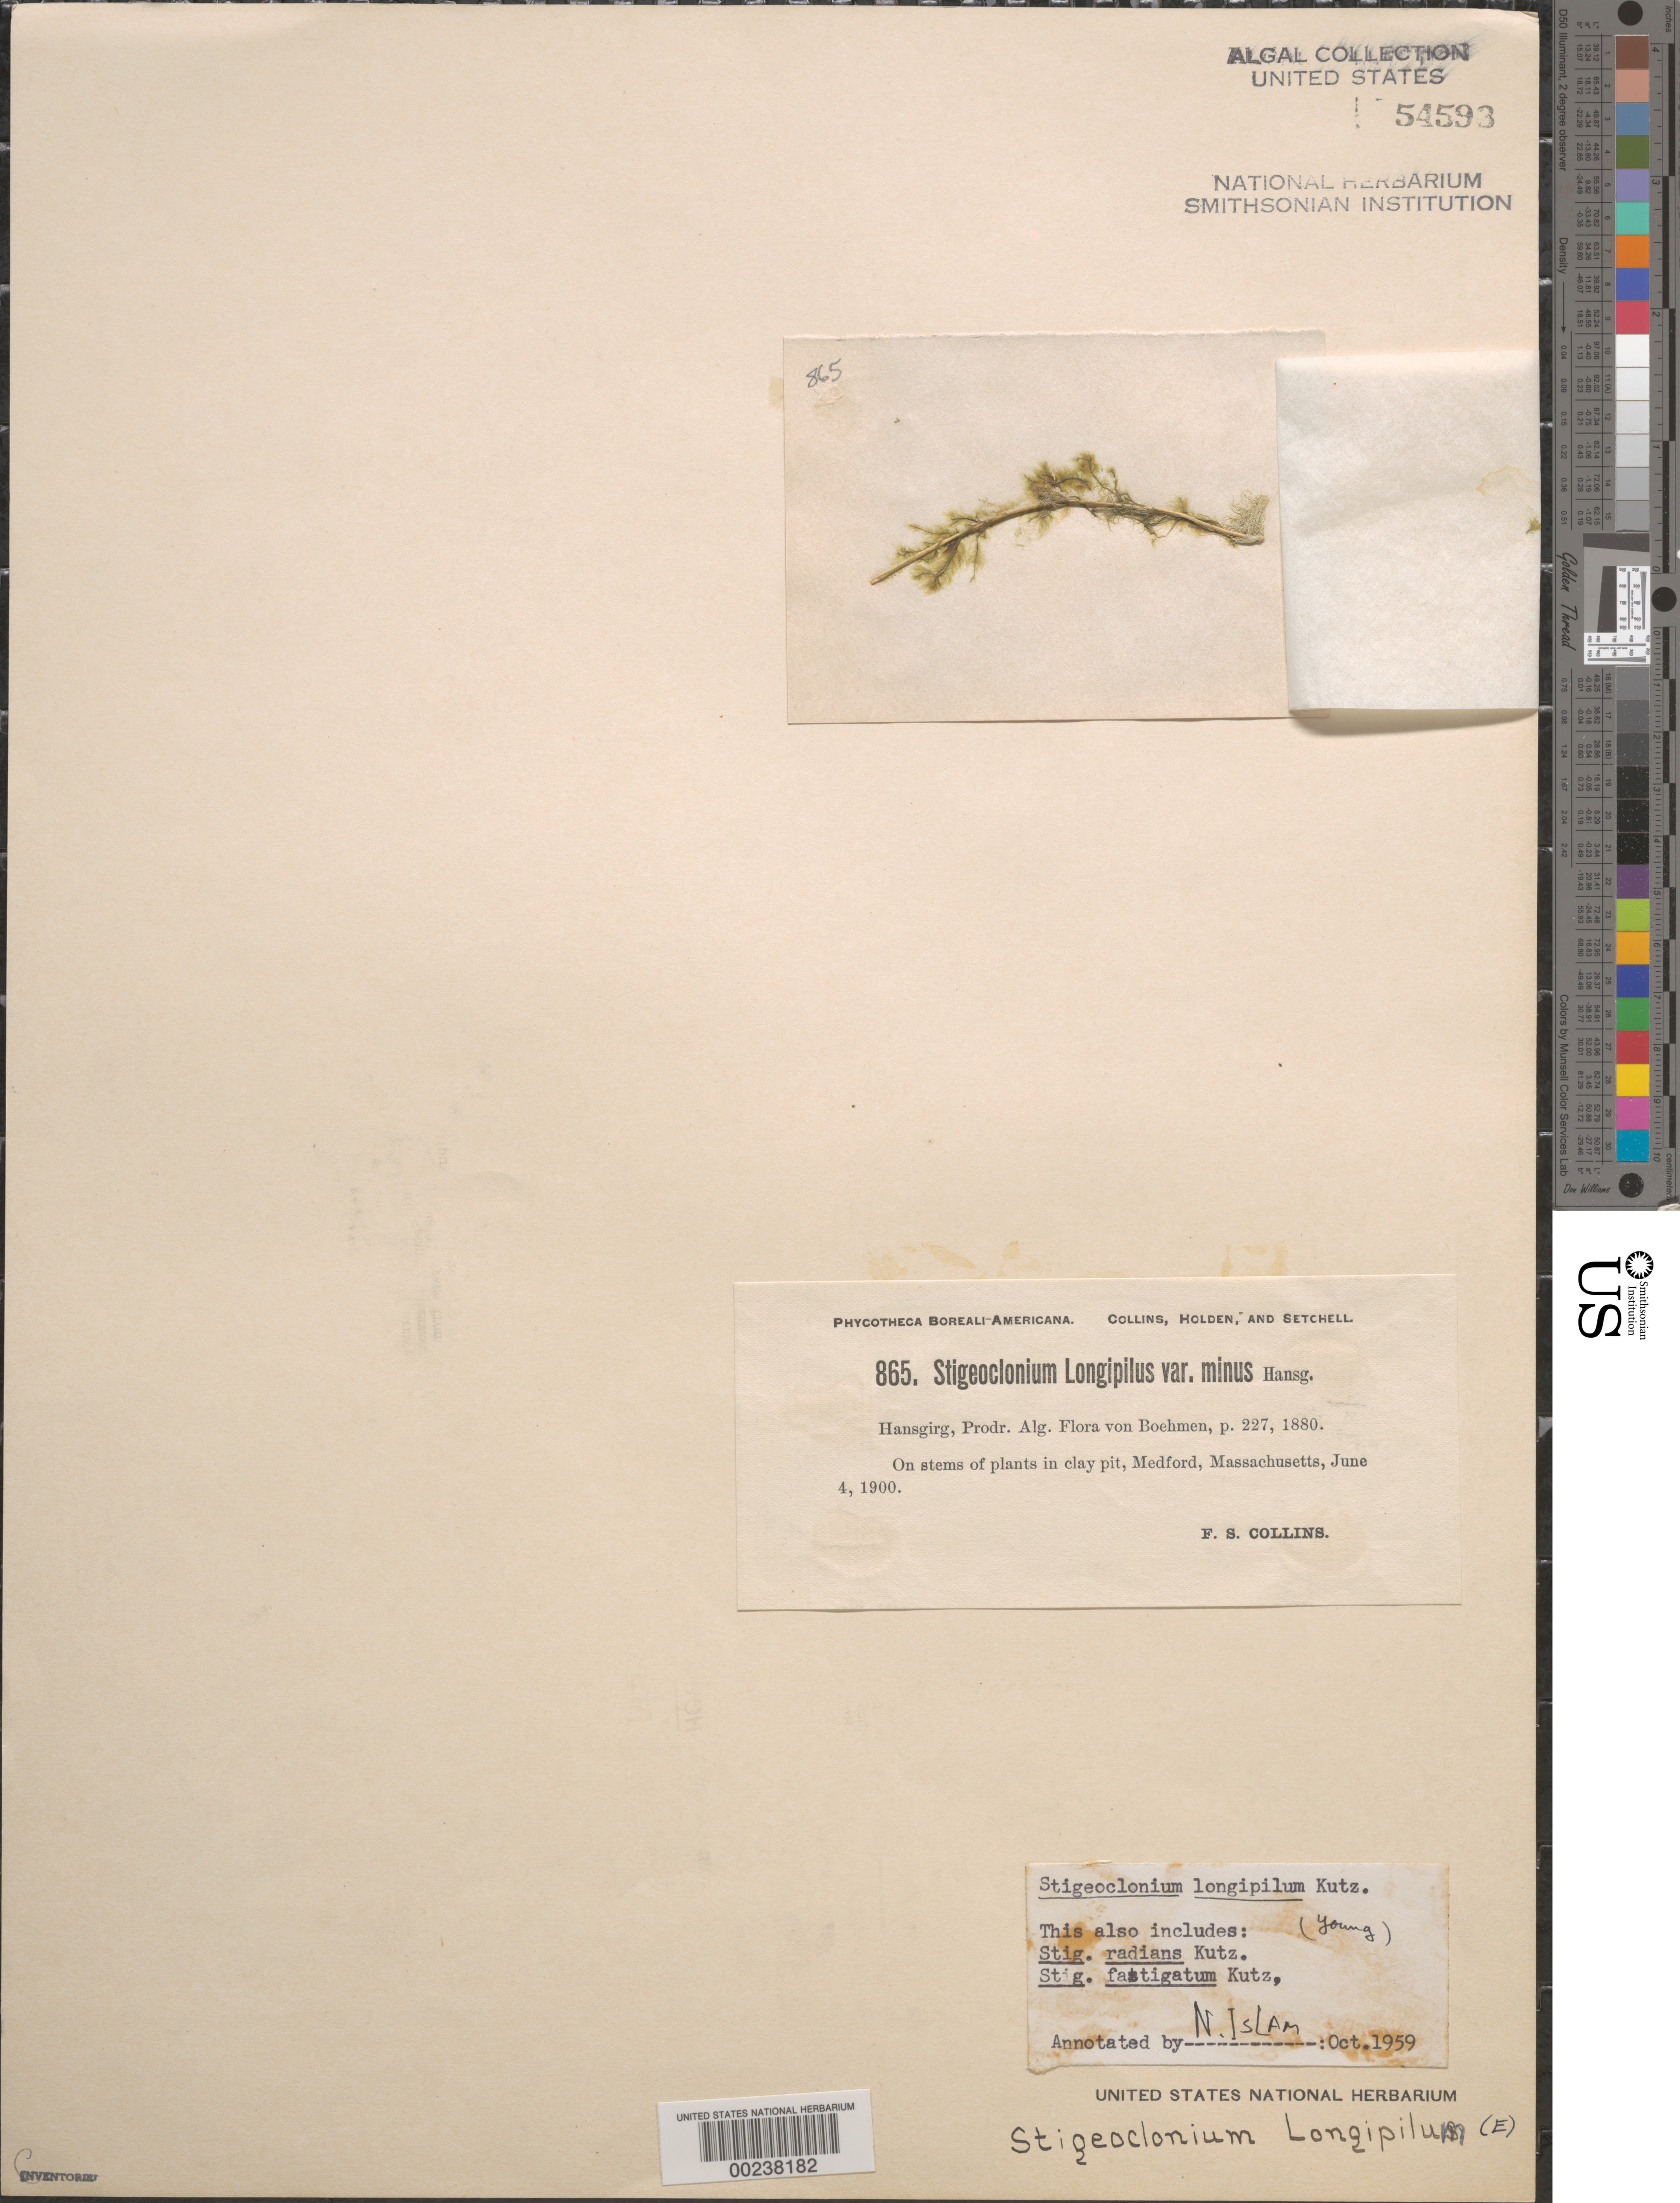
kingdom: Plantae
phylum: Tracheophyta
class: Magnoliopsida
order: Asterales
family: Asteraceae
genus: Chaetophora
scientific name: Chaetophora draparnaldioides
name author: Kütz.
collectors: F. Collins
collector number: PB-A 865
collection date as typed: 04 Jun 1900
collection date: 1900-06-04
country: United States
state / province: Massachusetts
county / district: Middlesex County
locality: Medford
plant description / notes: Collins, Holden & Setchell, Phycotheca Boreali-Americana, as Stigeoclonium longipilus var. minus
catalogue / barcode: US 54593